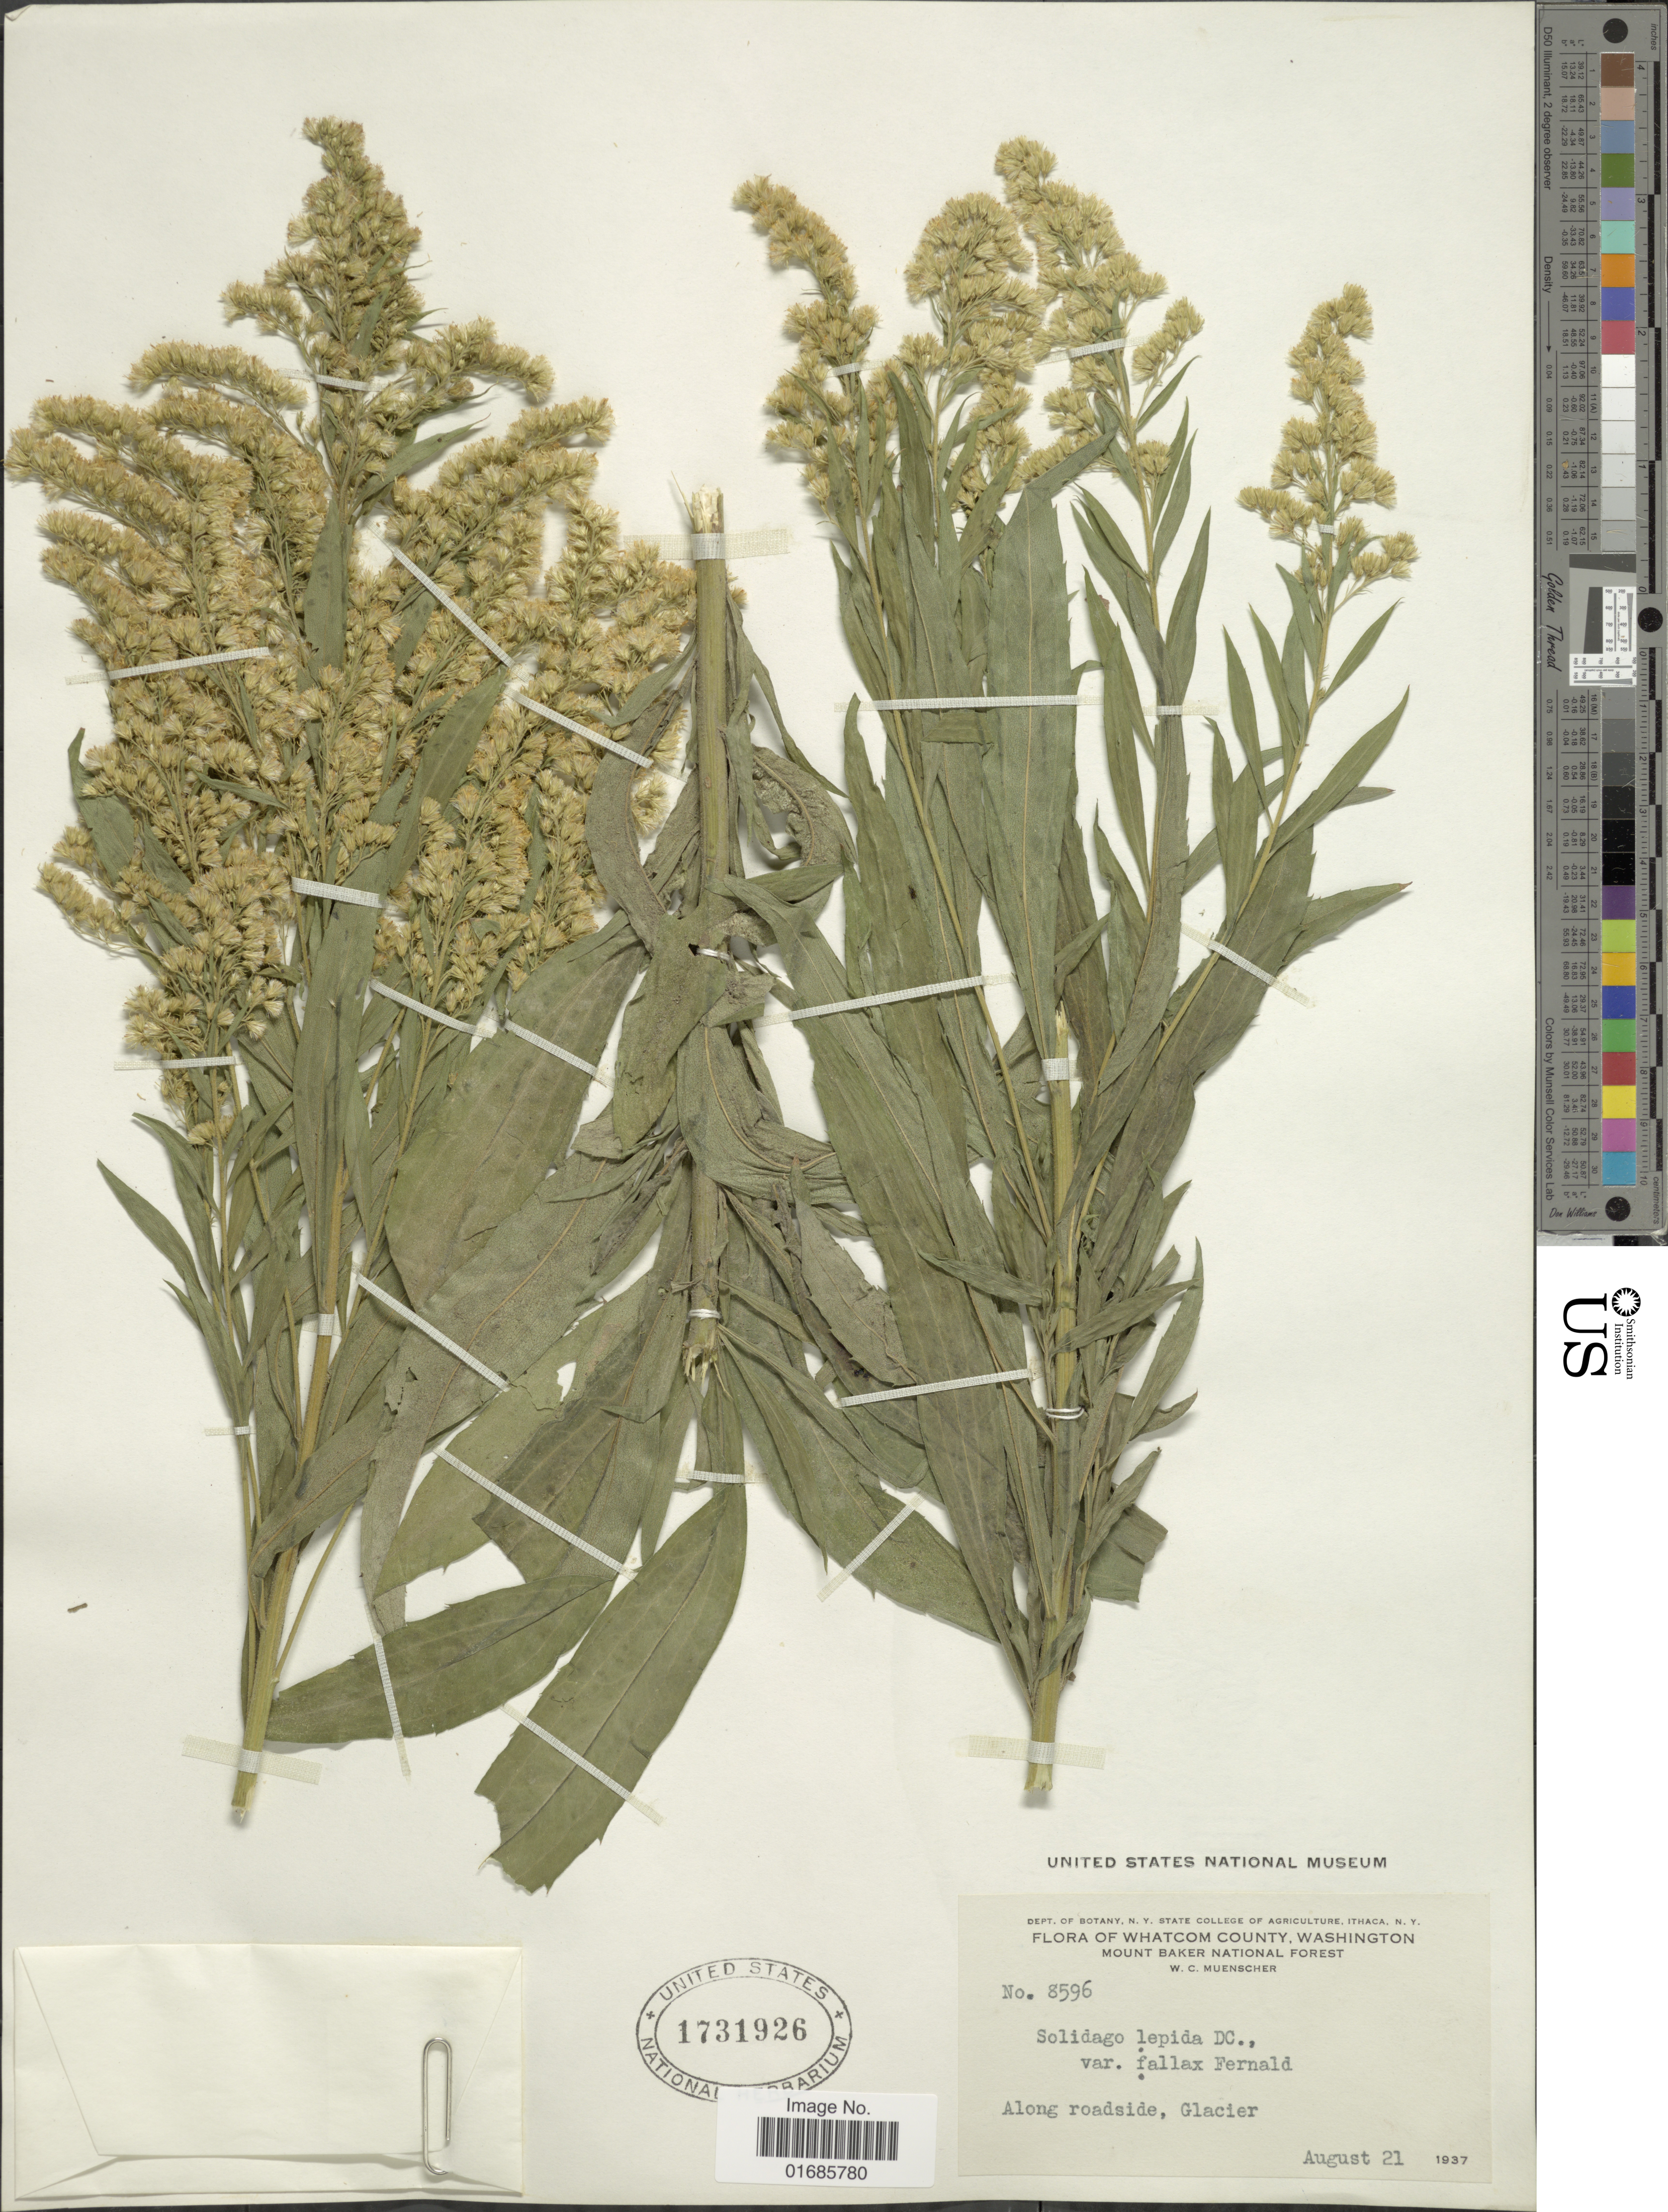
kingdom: Plantae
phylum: Tracheophyta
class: Magnoliopsida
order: Asterales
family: Asteraceae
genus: Solidago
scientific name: Solidago canadensis var. salebrosa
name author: (Piper) M.E. Jones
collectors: W. Muenscher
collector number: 8596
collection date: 1937-08-21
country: United States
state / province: Washington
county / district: Whatcom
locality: Whatcom County, Mount Baker National Forest, along roadside, Glacier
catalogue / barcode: US 1731926